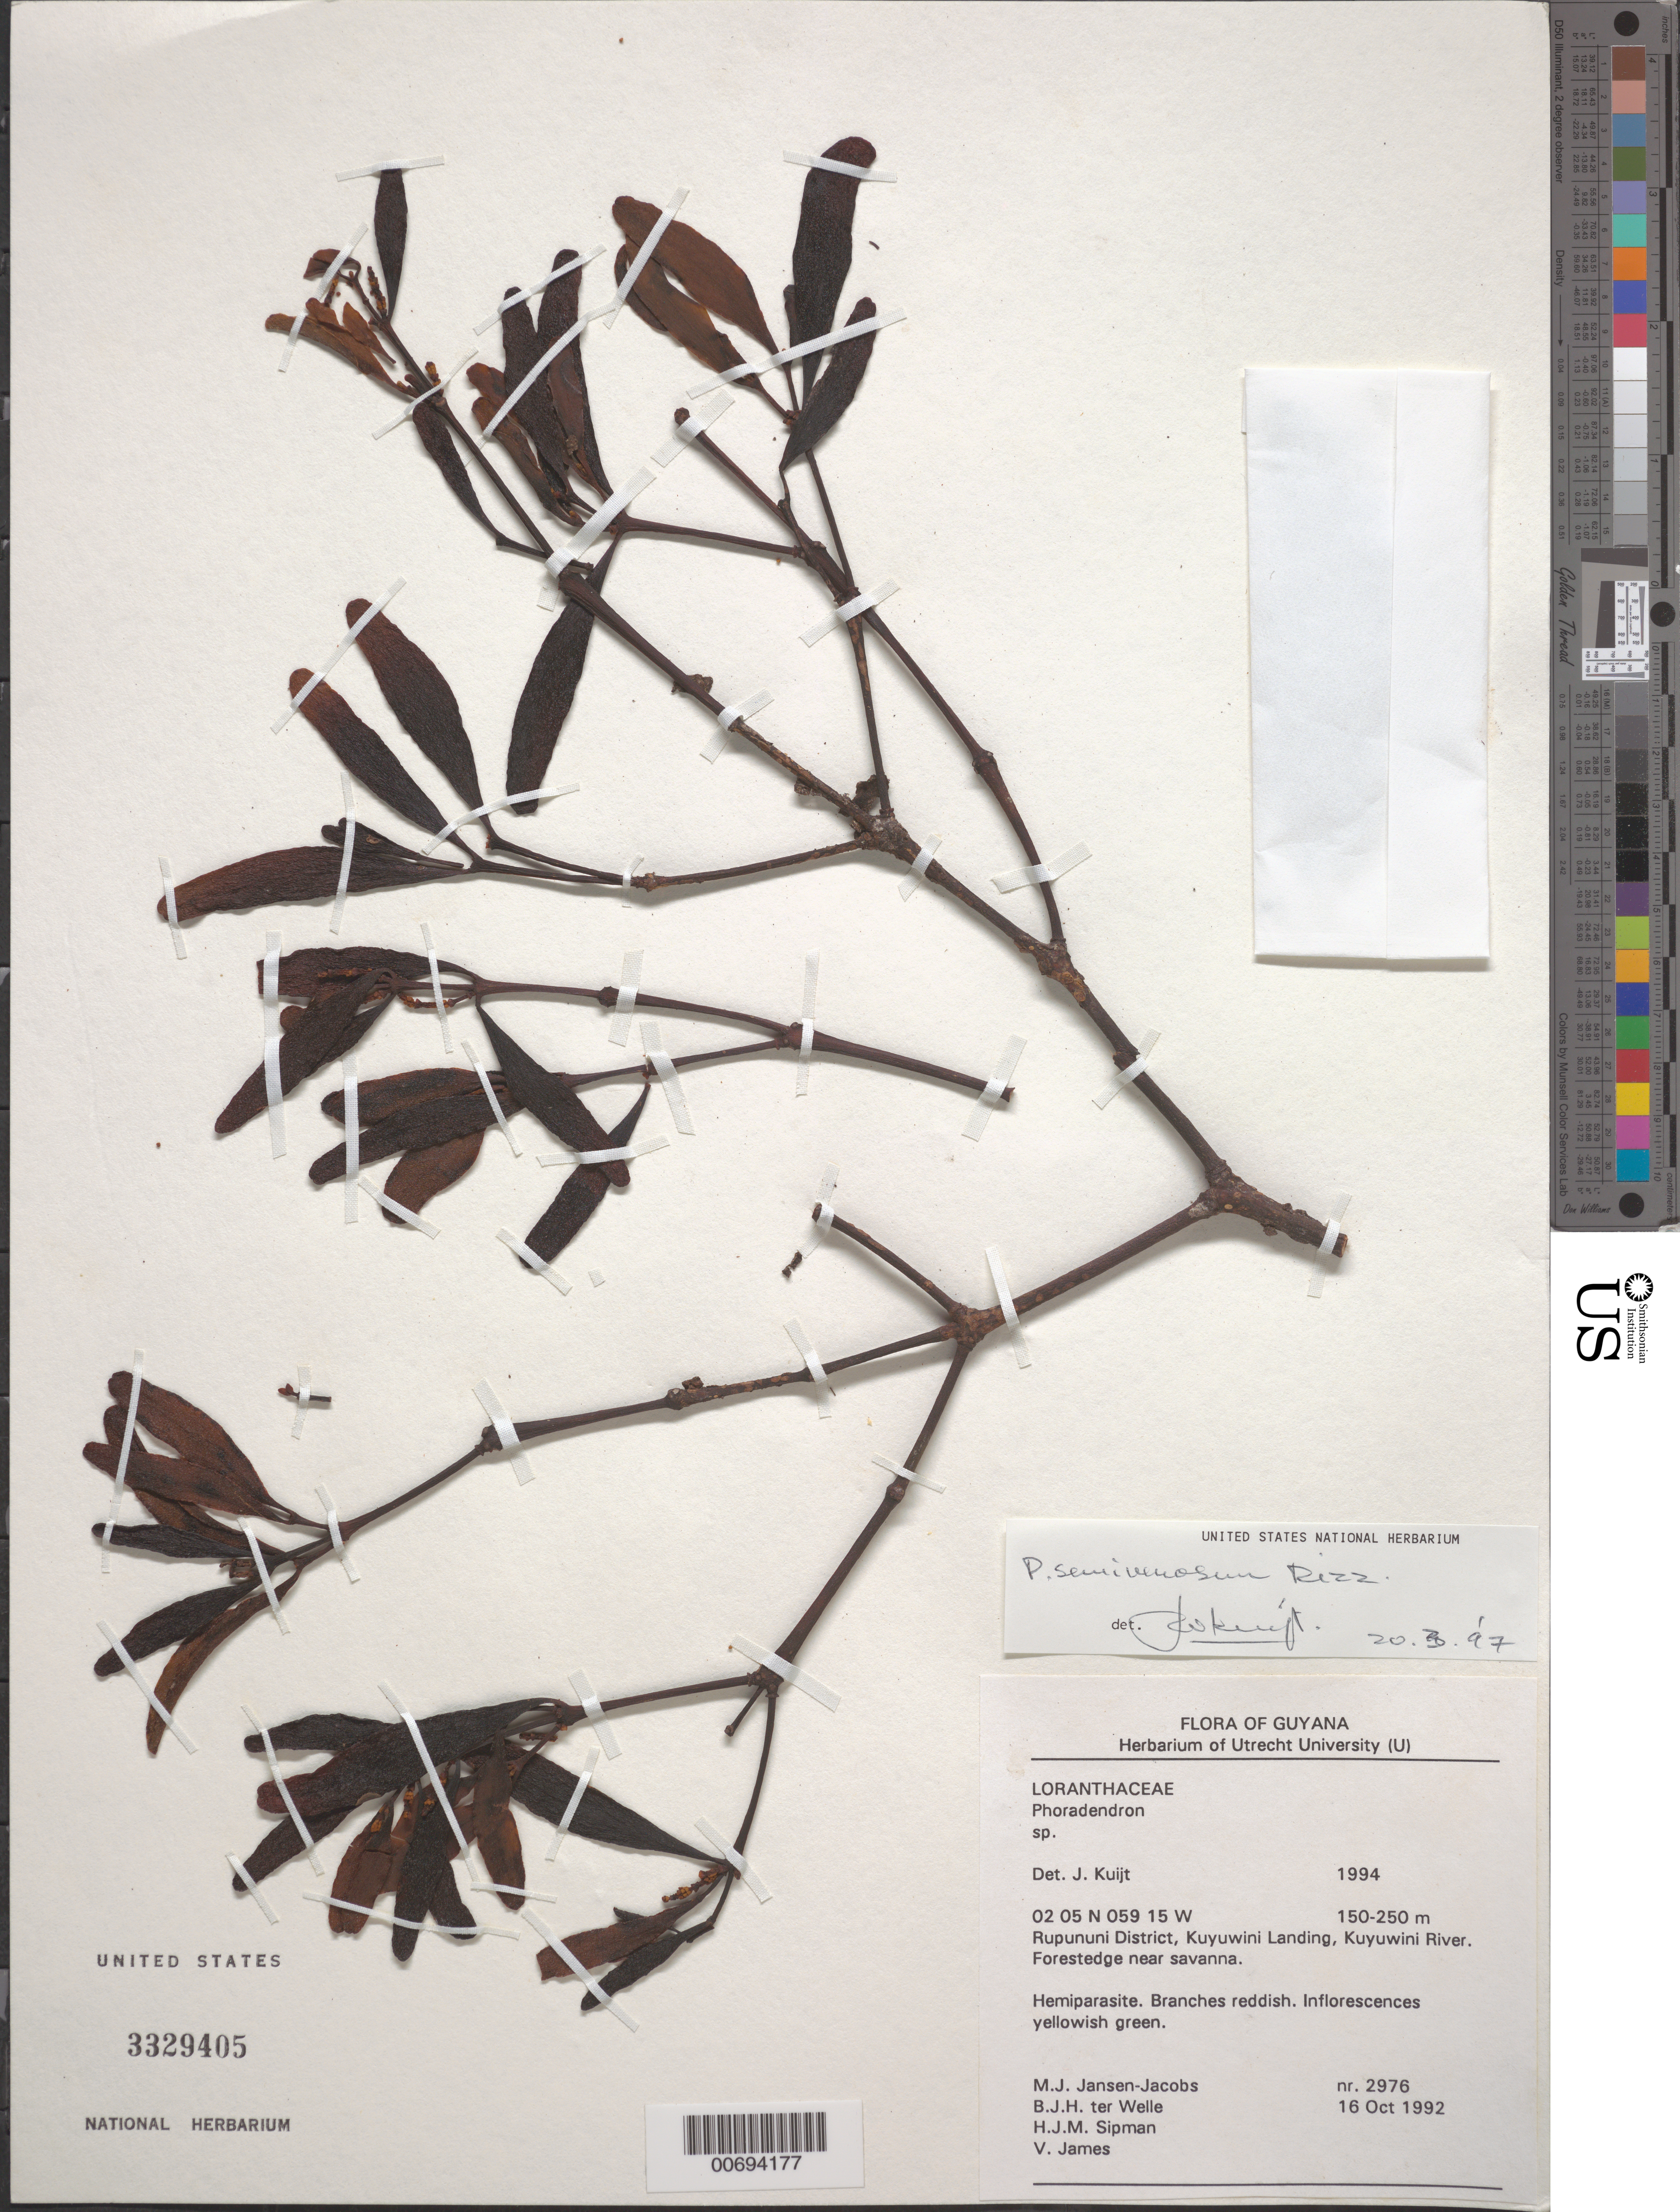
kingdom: Plantae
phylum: Tracheophyta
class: Magnoliopsida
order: Santalales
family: Viscaceae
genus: Phoradendron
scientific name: Phoradendron semivenosum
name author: Rizzini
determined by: Kuijt, Job, (CANADA)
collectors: M. J. Jansen-Jacobs, B. Welle, H. J. M. Sipman & V. James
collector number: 2976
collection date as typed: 16-Oct-92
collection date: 1992-10-16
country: Guyana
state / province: U. Takutu-U. Essequibo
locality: Kuyuwini Landing, Kuyuwini River, Rupununi District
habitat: Forest near savanna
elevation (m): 150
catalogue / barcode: US 3329405